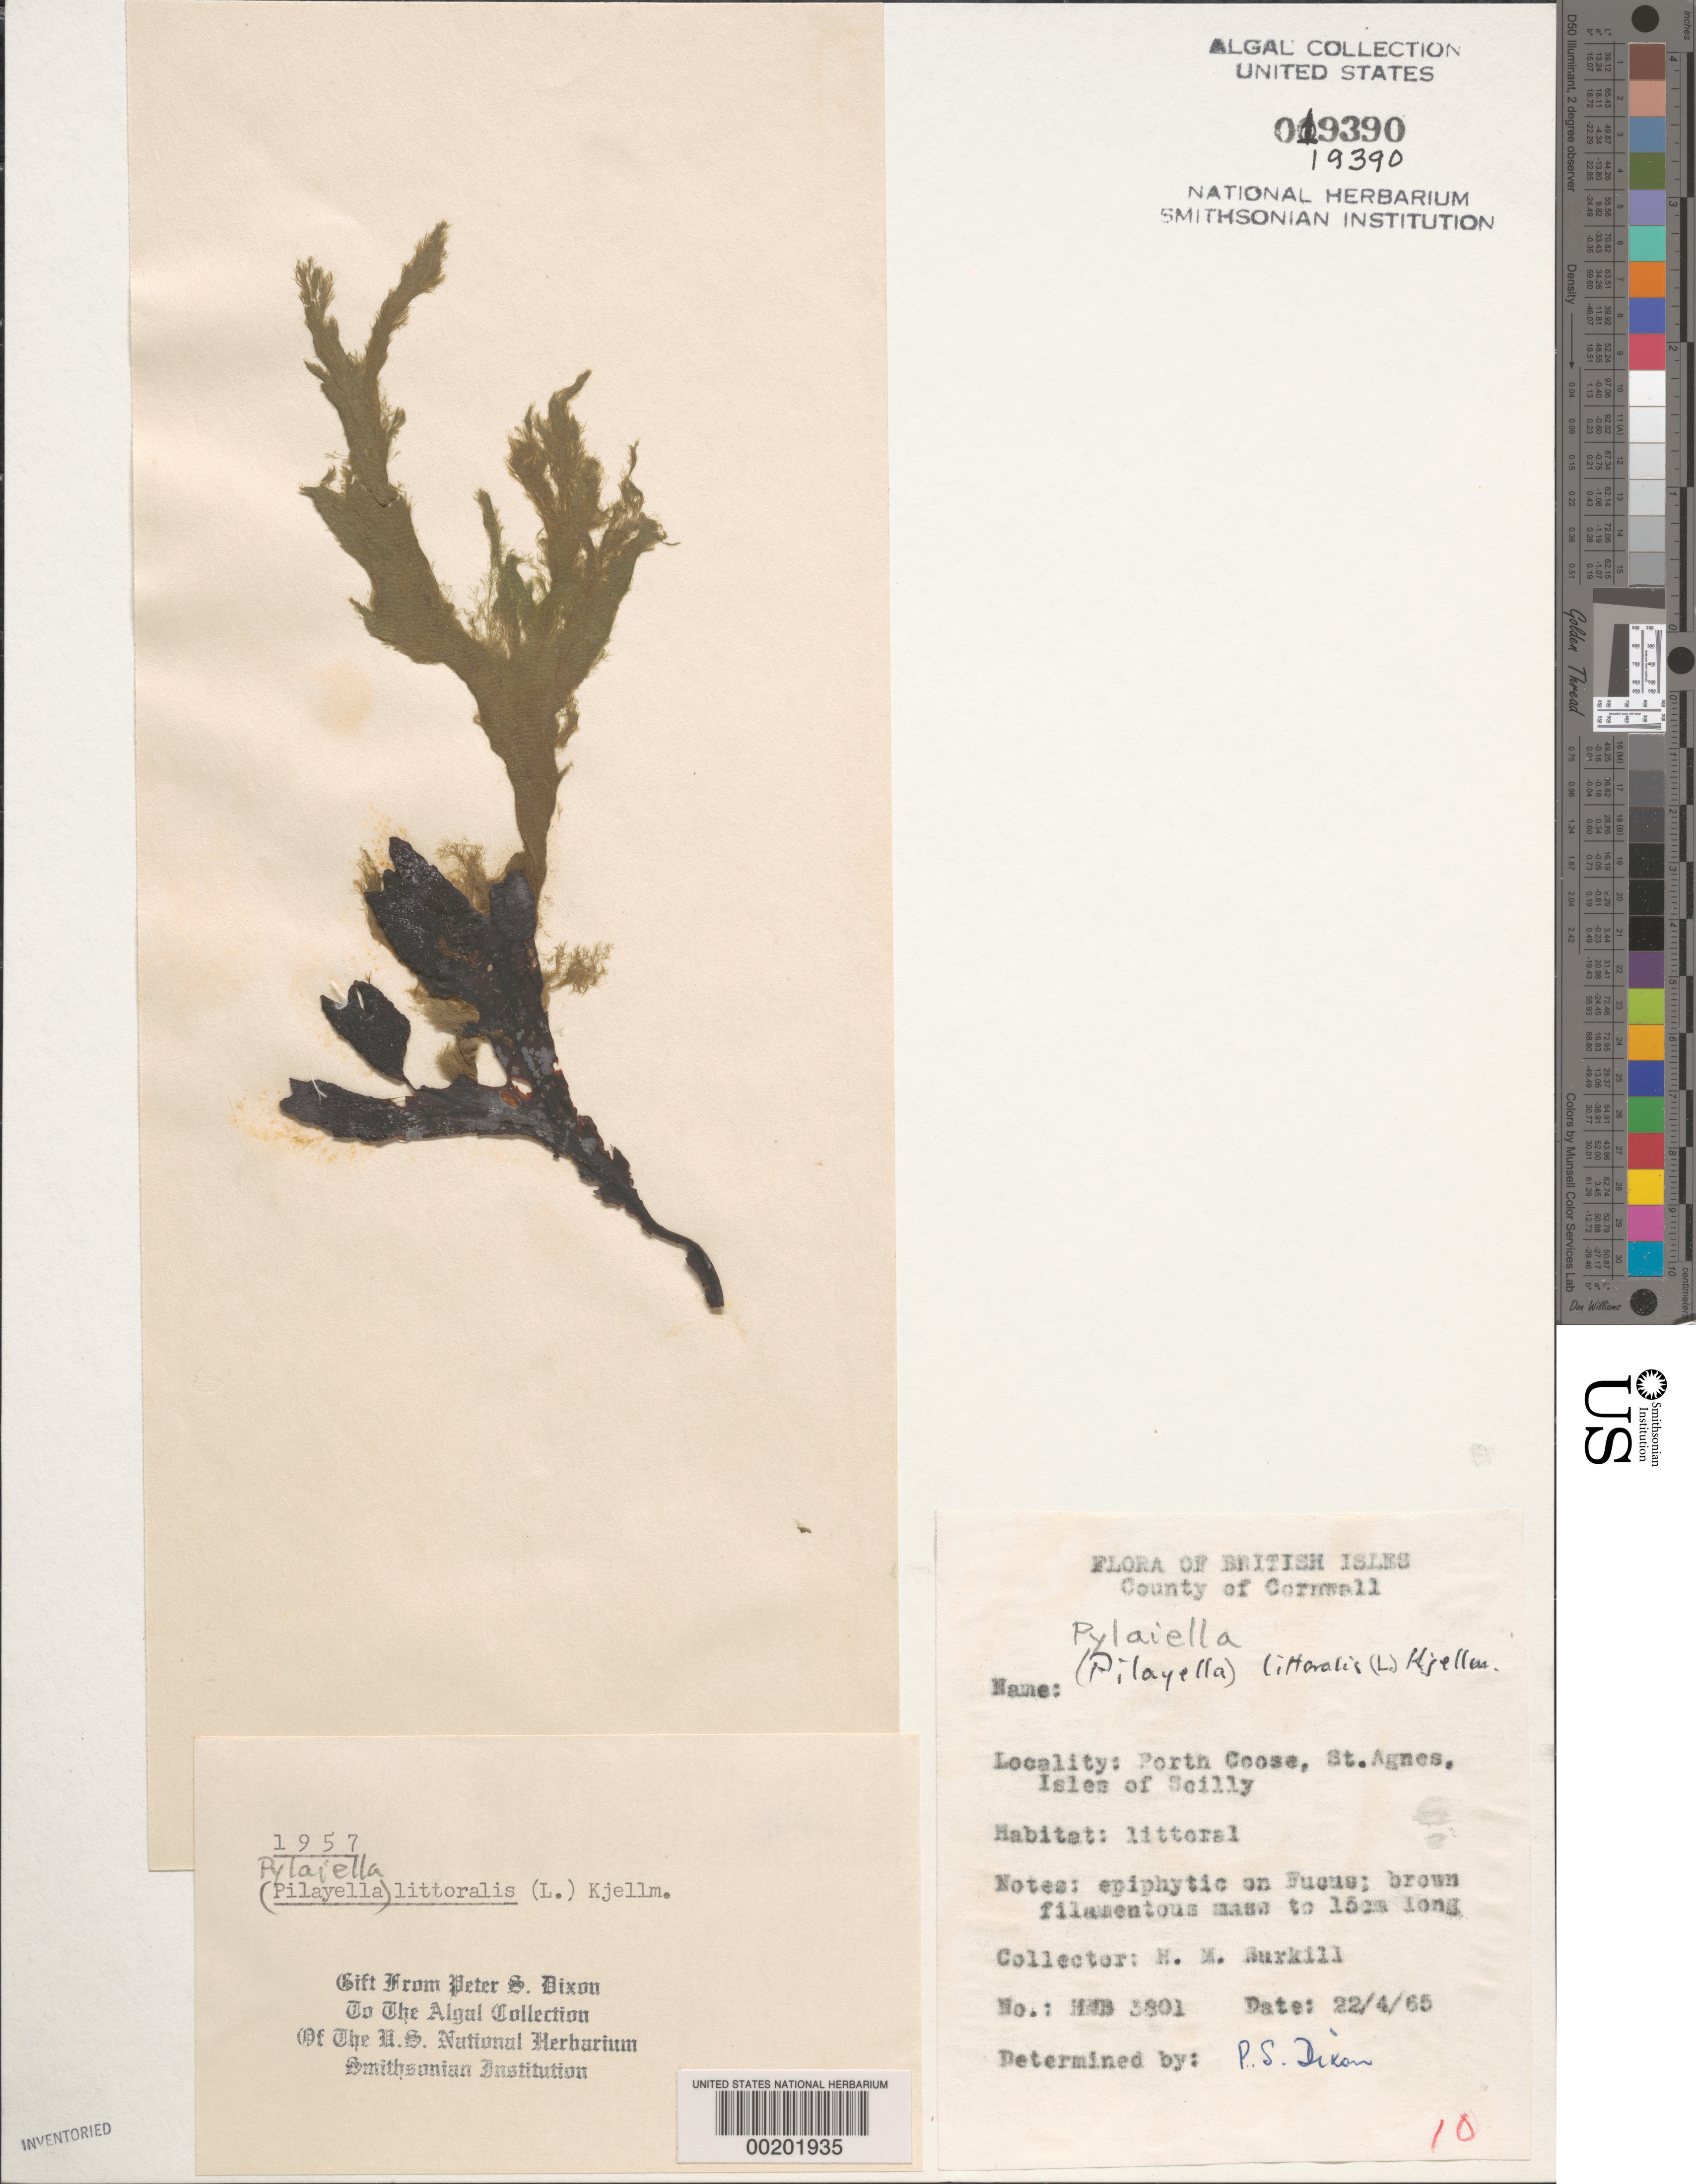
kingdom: Chromista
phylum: Ochrophyta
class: Phaeophyceae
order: Ectocarpales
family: Acinetosporaceae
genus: Pylaiella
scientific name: Pylaiella litoralis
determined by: Dixon, P. S.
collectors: H. M. Burkill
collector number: HMB 3801 & PSD 1957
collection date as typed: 22 Apr 1965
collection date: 1965-04-22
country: United Kingdom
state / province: England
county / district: Council of the Isles of Scilly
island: St. Agnes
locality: Porth Coose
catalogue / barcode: US 19390